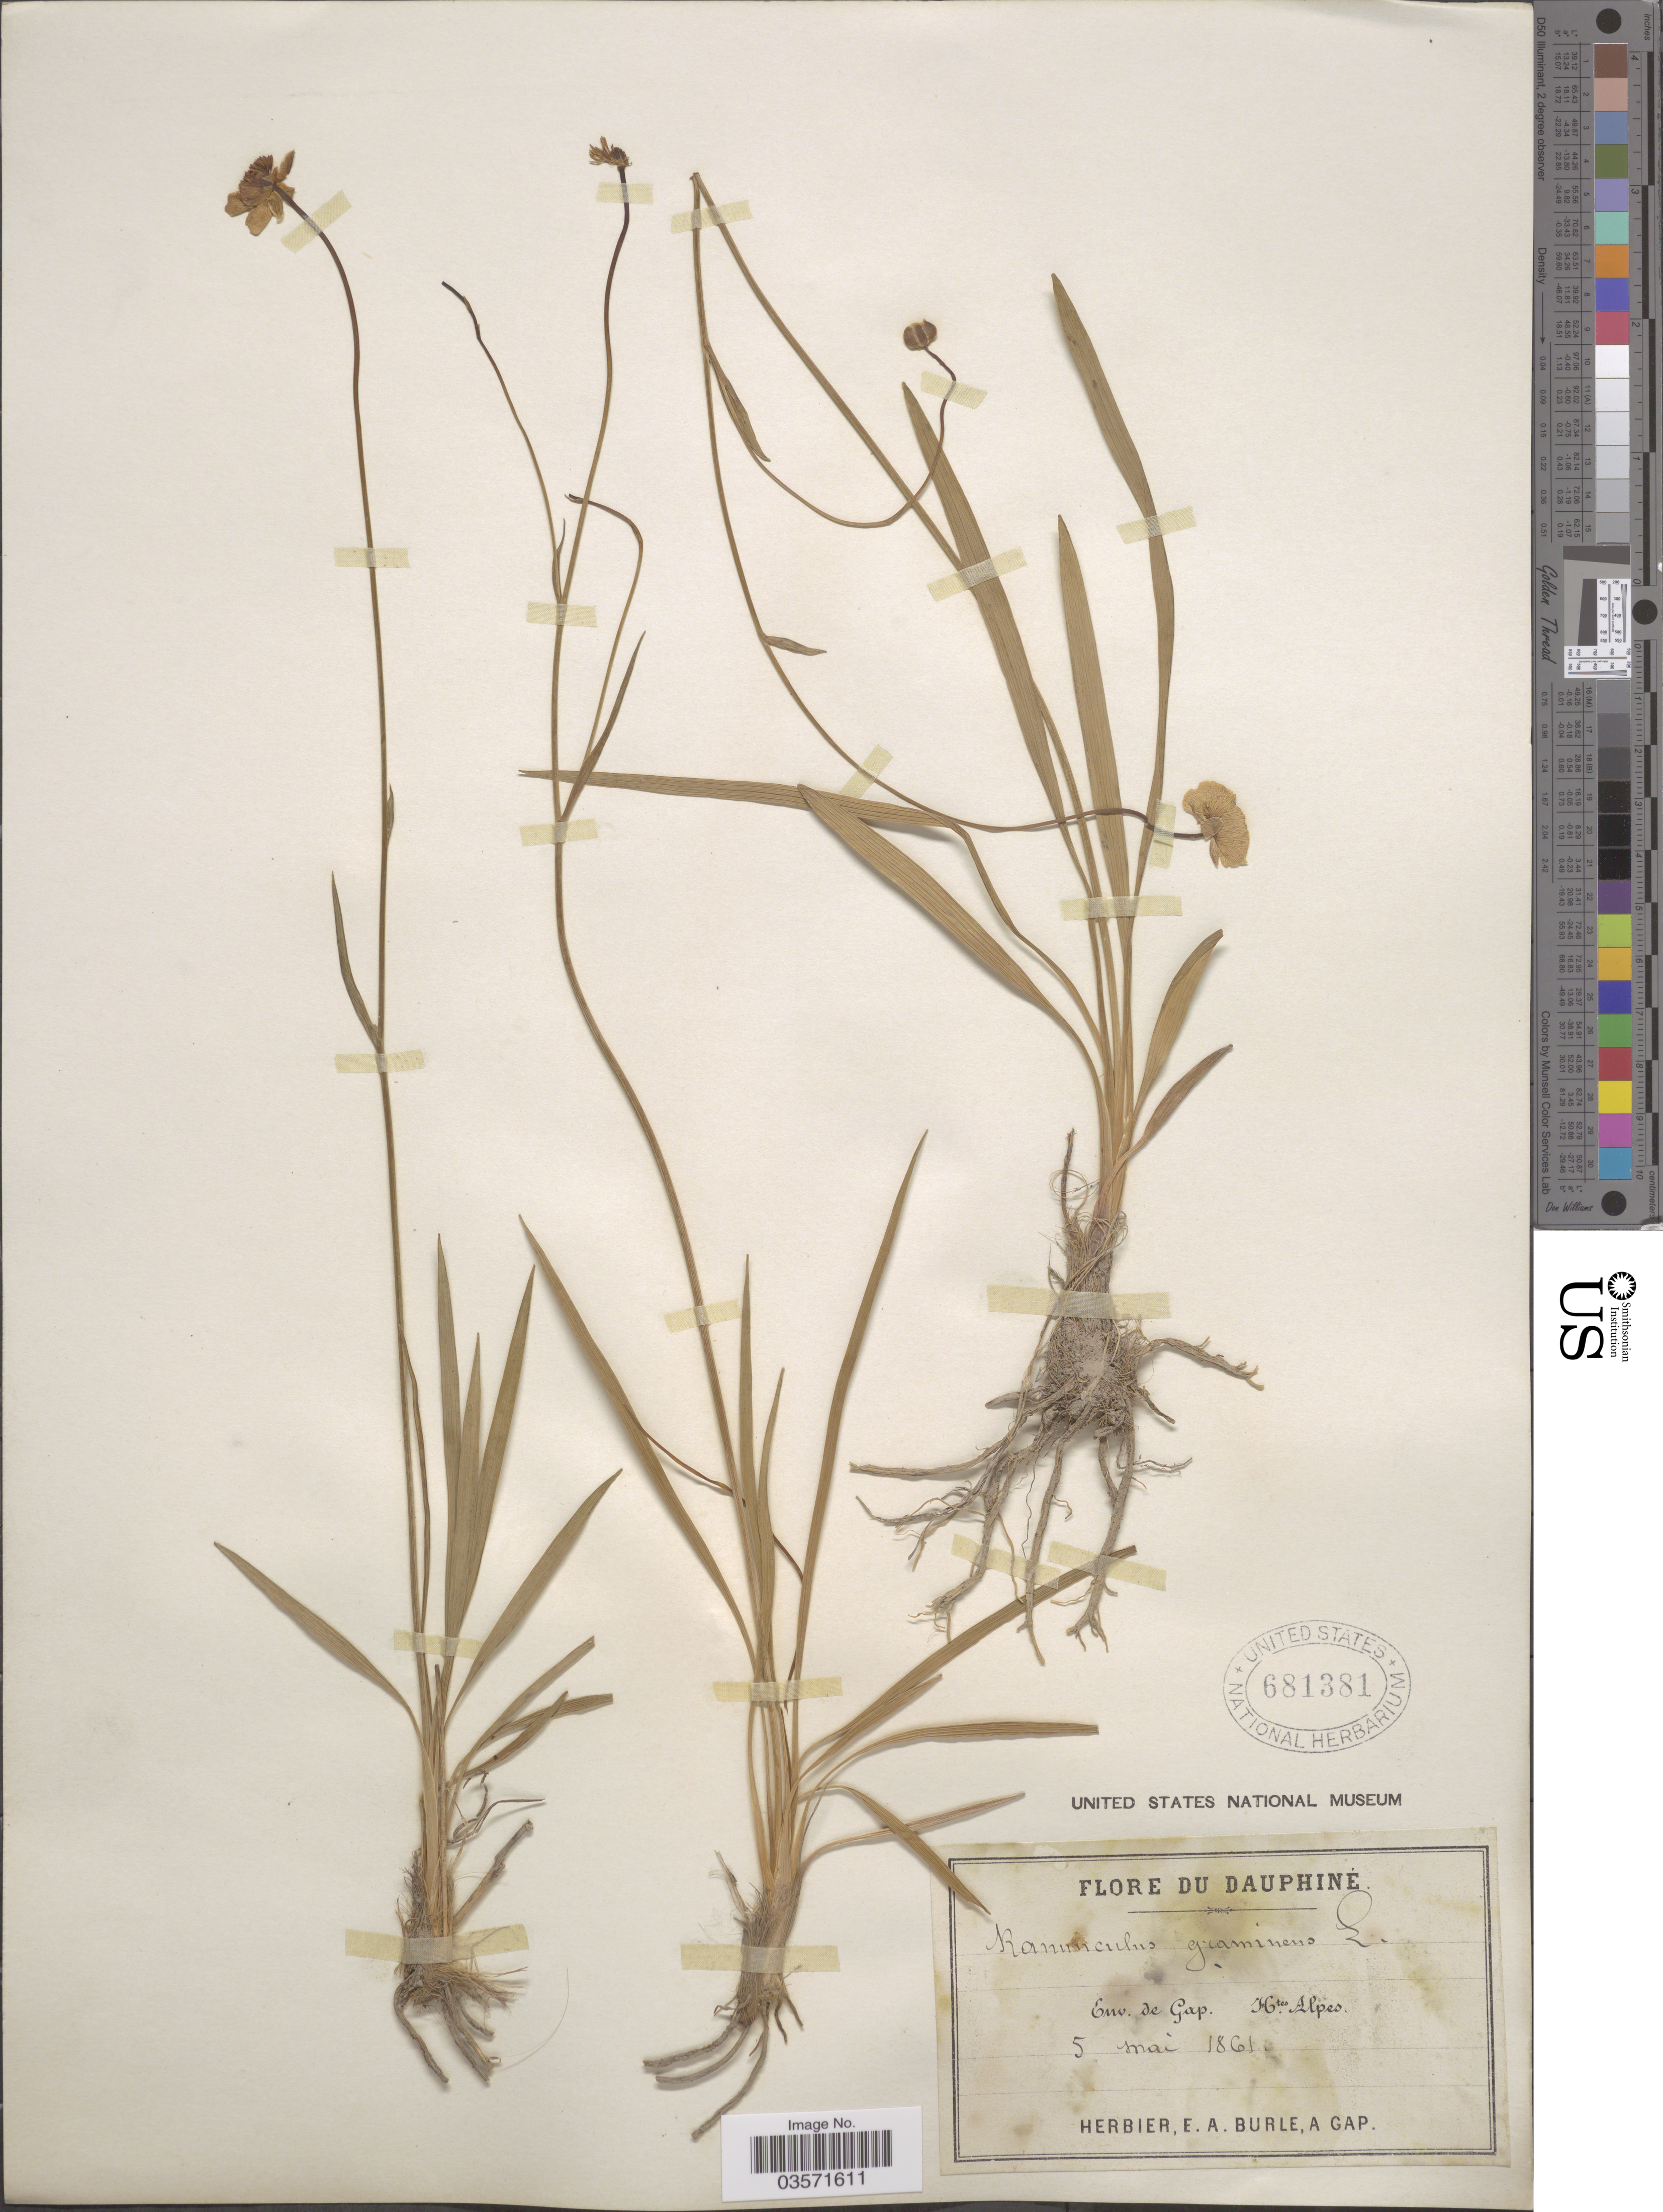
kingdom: Plantae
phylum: Tracheophyta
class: Magnoliopsida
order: Ranunculales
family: Ranunculaceae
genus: Ranunculus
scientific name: Ranunculus gramineus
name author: L.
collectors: ex herb. E. A. Burle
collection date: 1861-05-05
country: France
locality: Dauphine. Env. de Gap. Htes. Alpes.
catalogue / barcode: US 681381